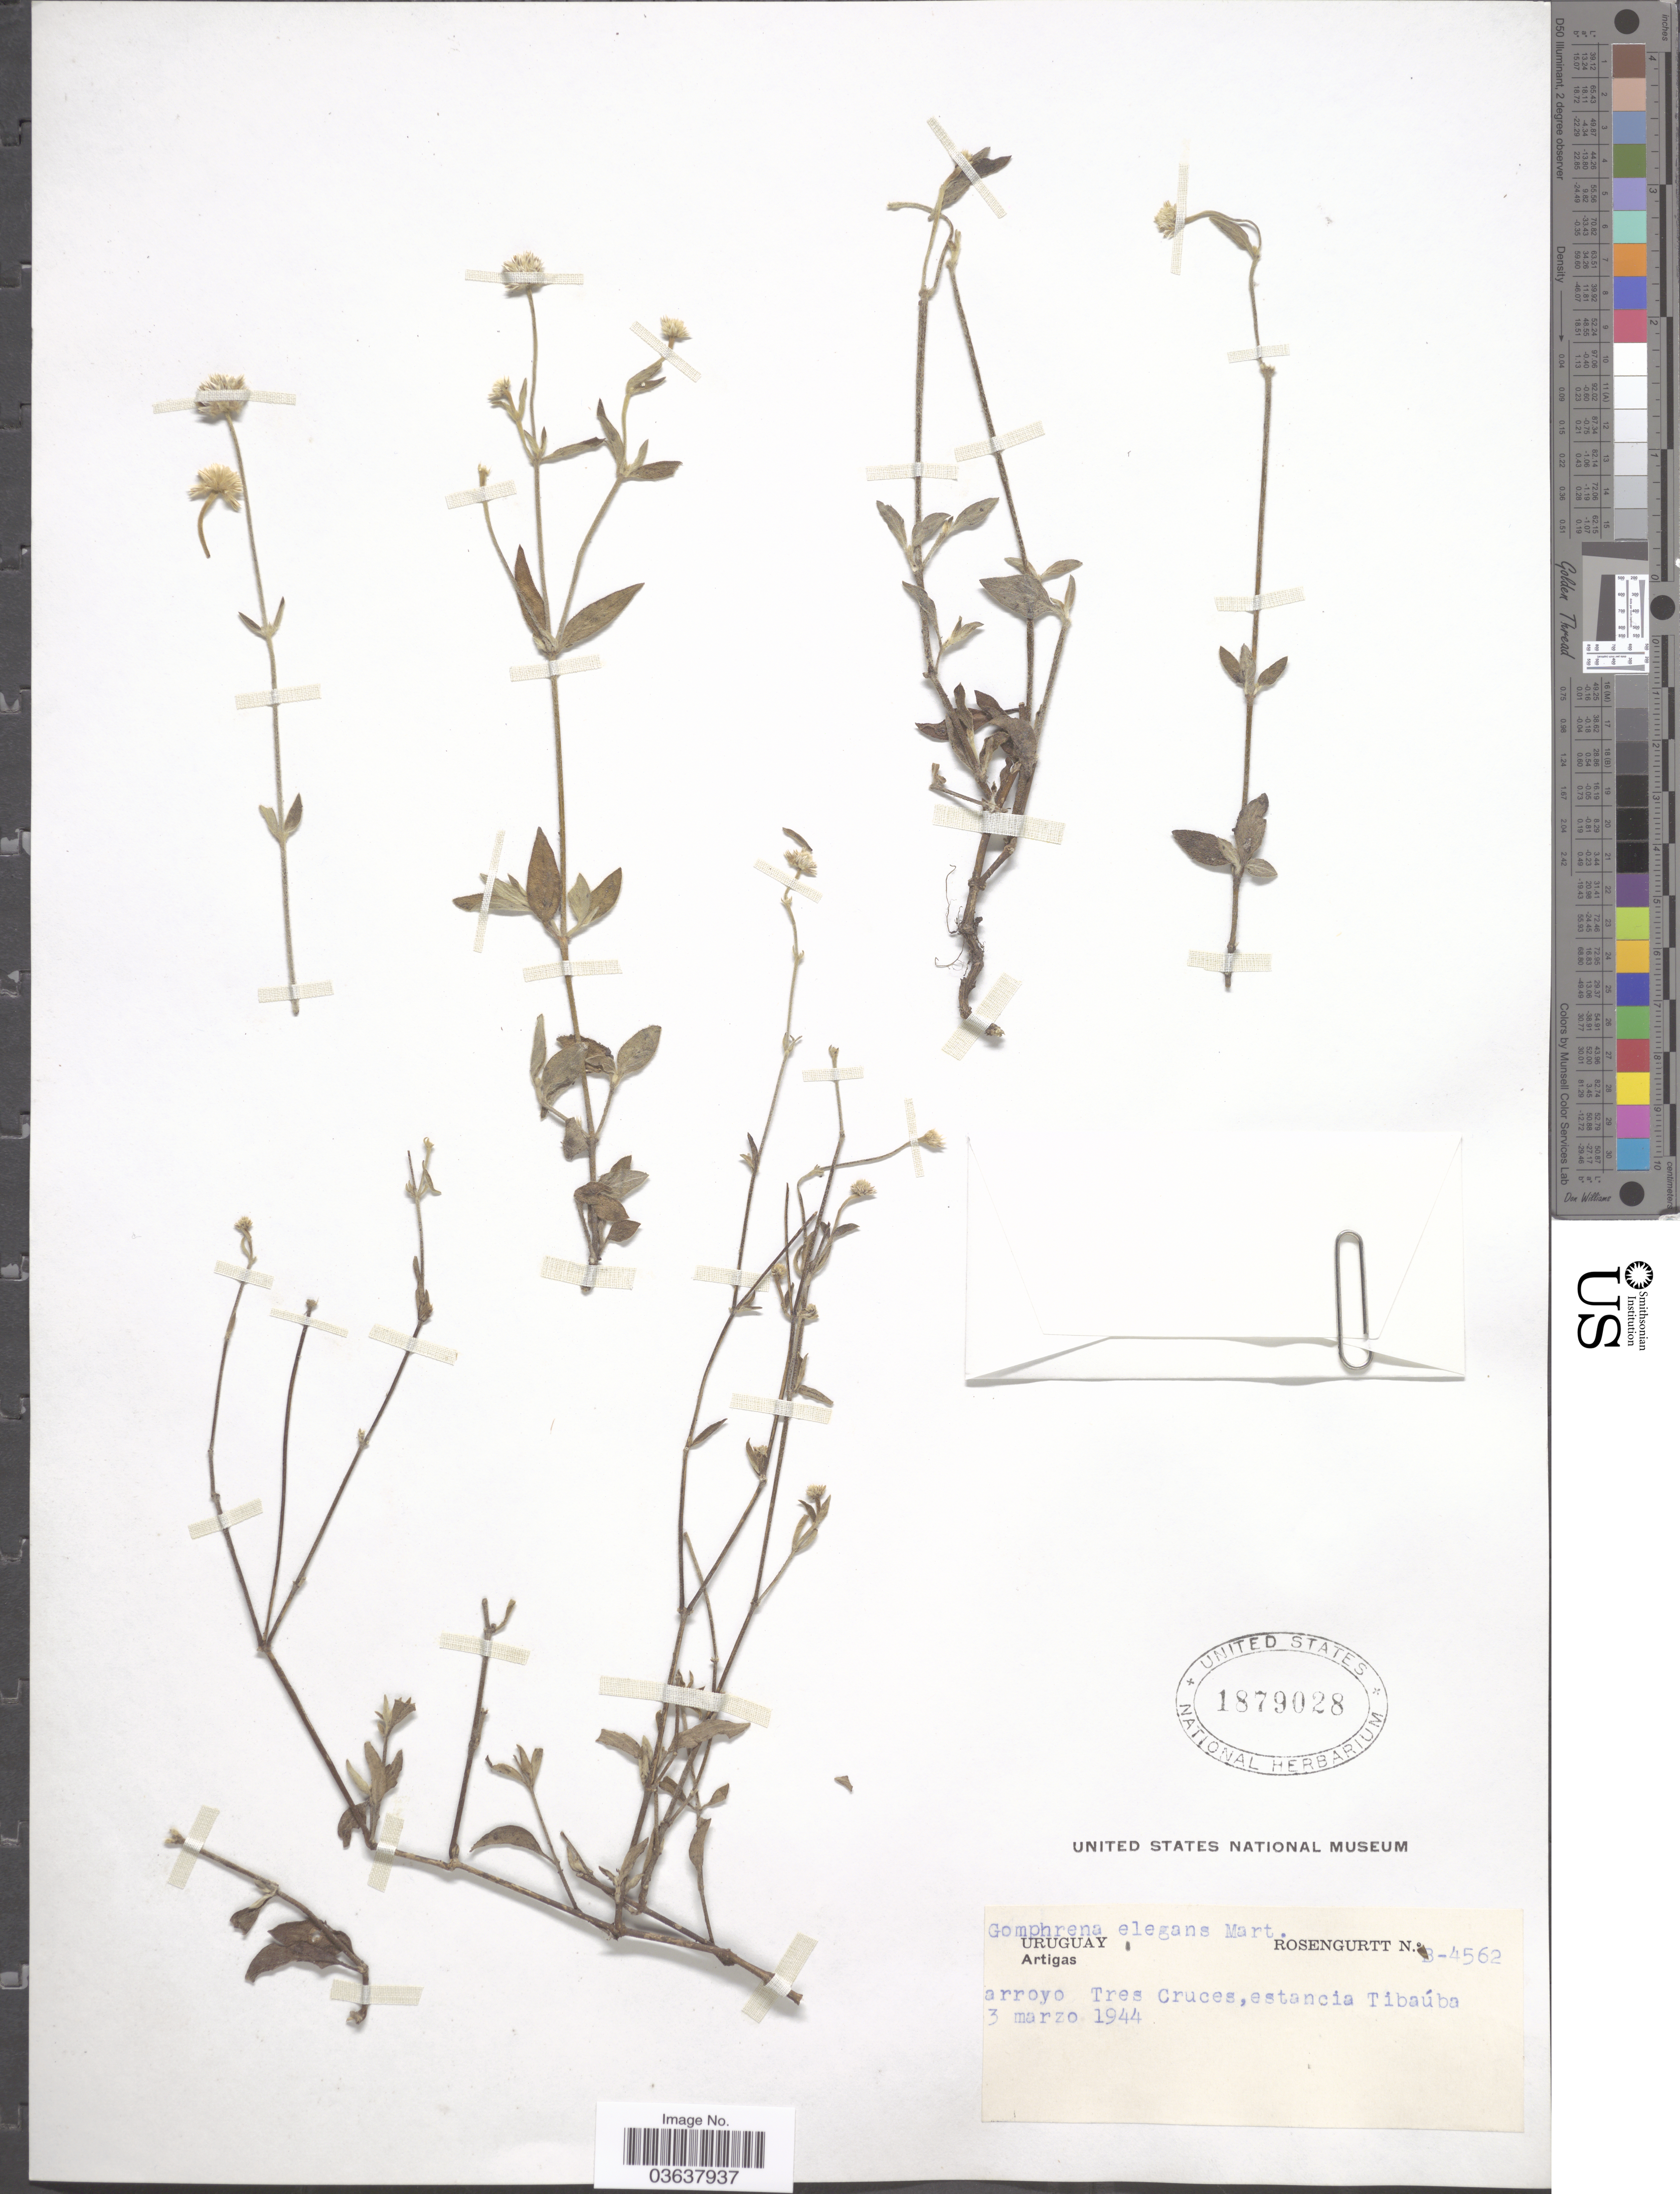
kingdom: Plantae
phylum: Tracheophyta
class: Magnoliopsida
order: Caryophyllales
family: Amaranthaceae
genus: Gomphrena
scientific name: Gomphrena elegans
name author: Mart.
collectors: Rosengurtt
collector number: B-4562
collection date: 1944-03-03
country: Uruguay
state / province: Artigas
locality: Arroyo Tres Cruces, estancia Tibaúba.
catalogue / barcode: US 1879028